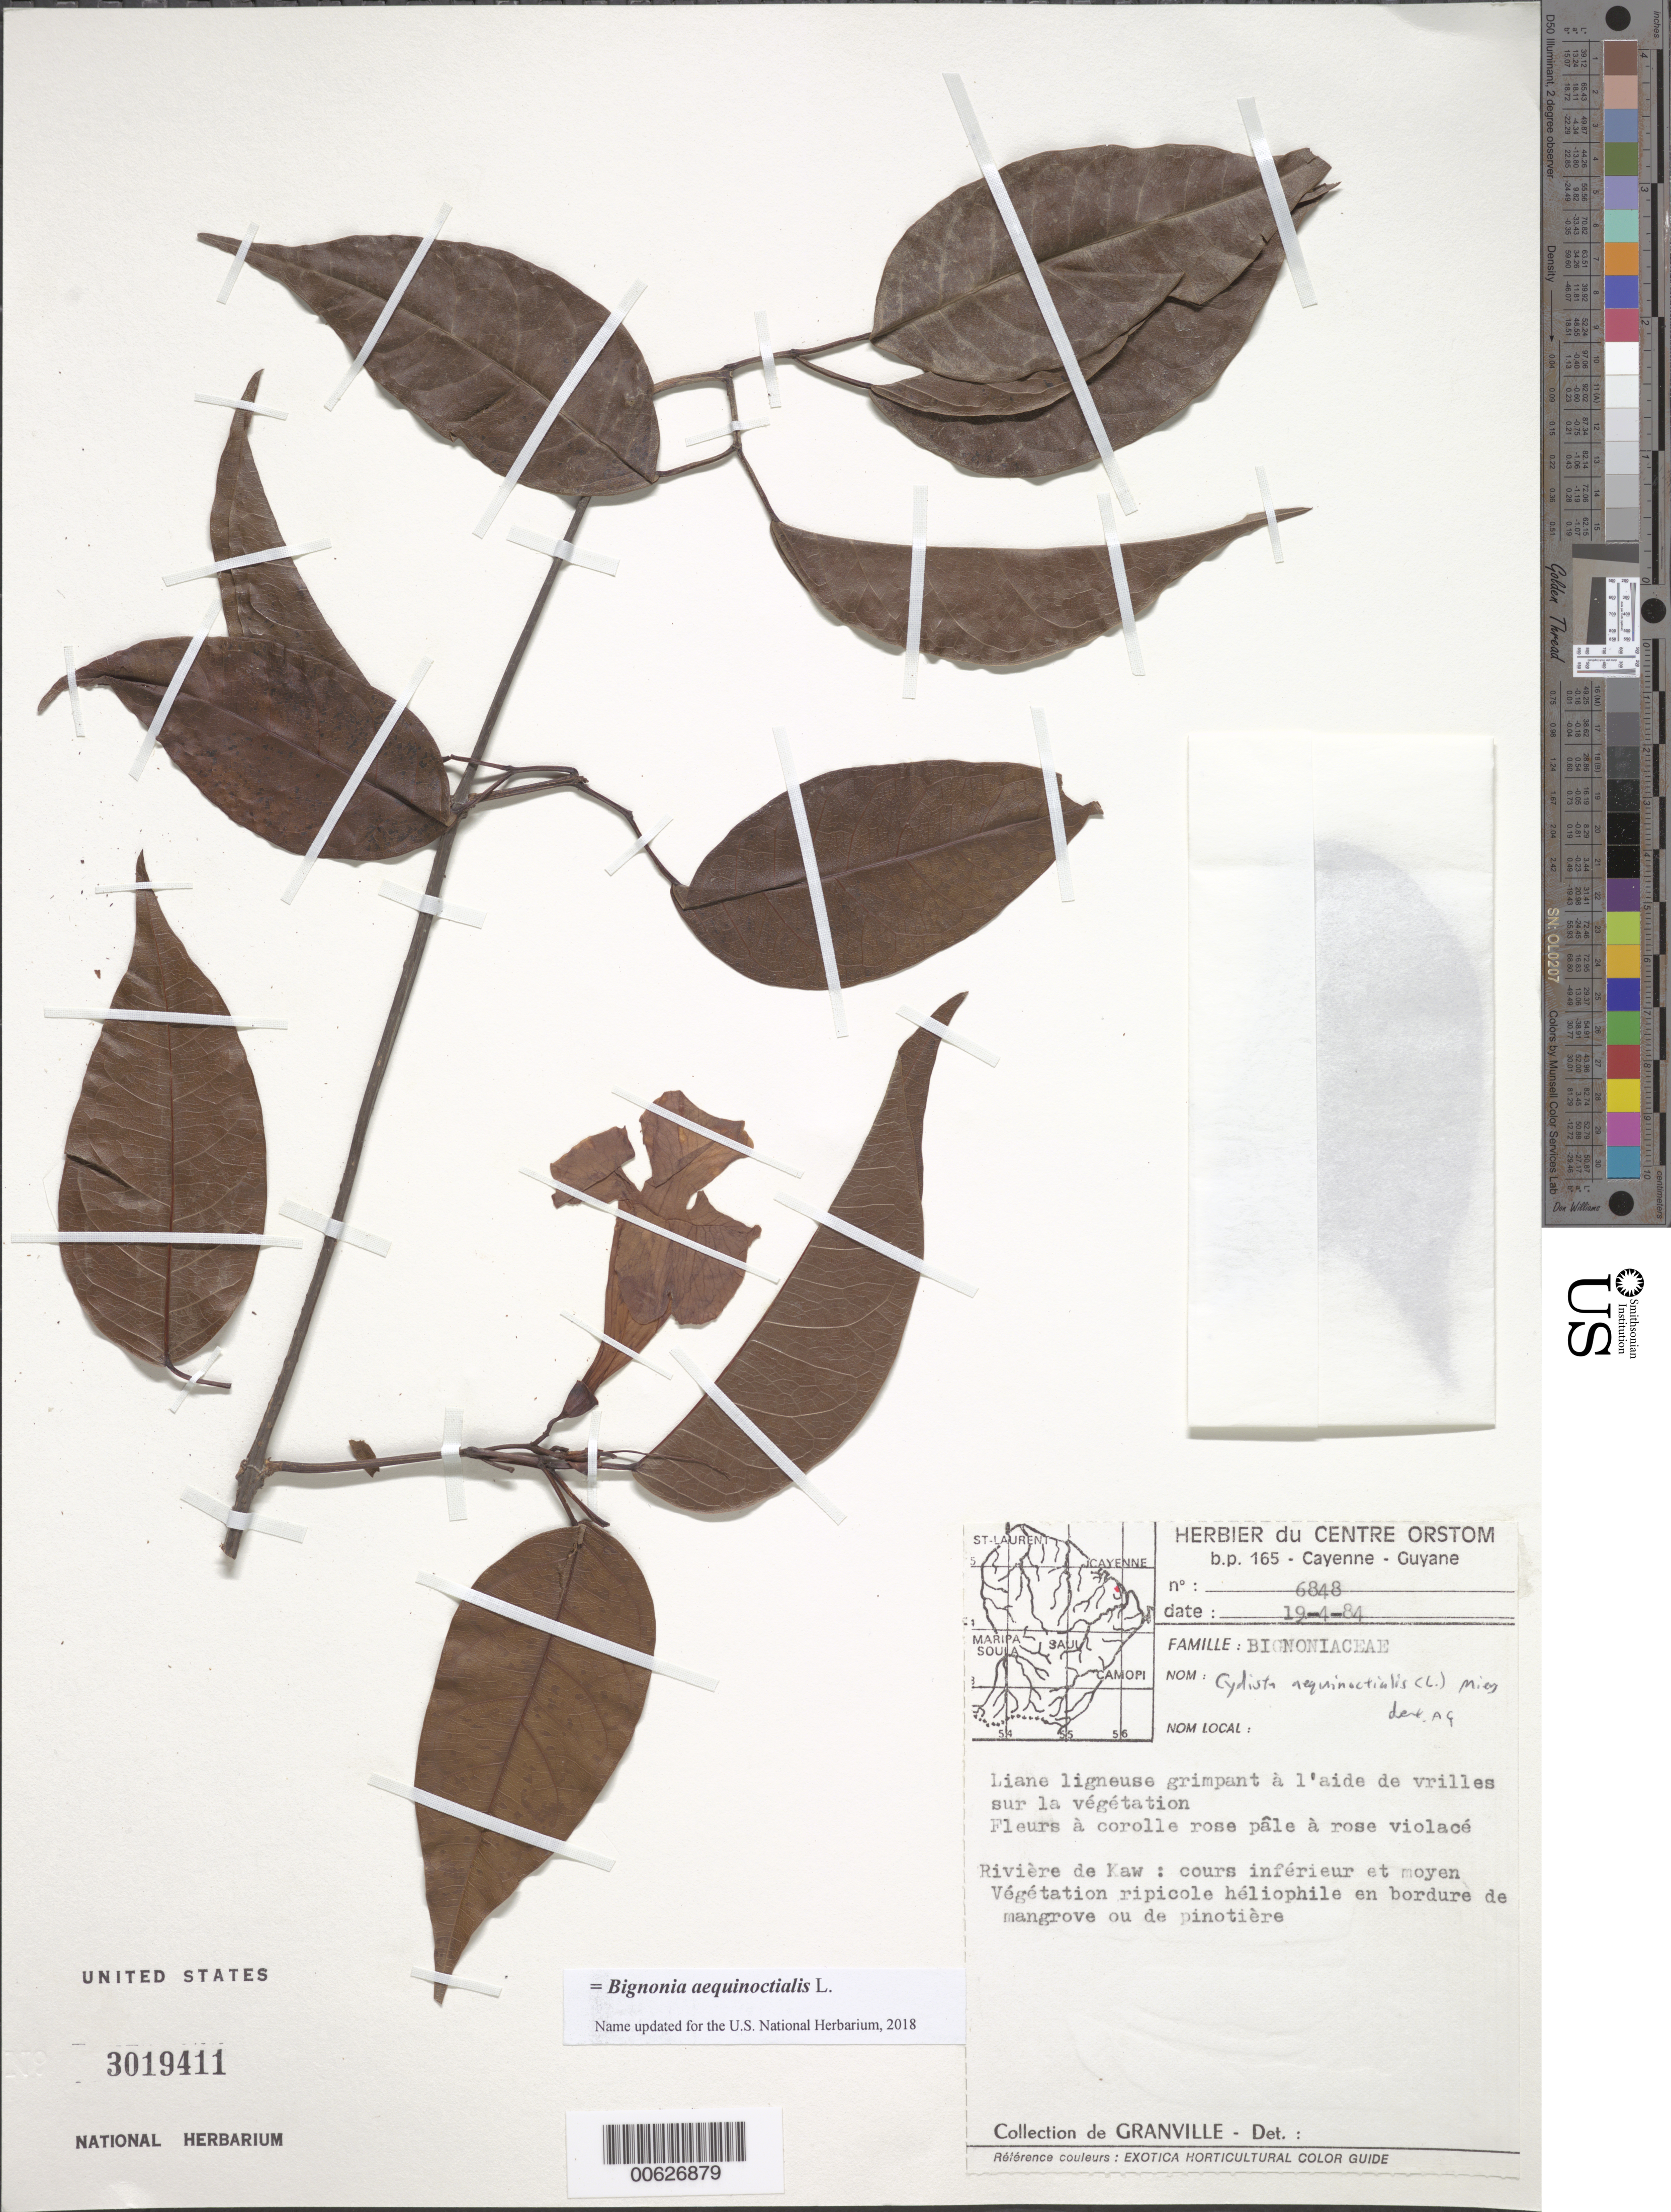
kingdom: Plantae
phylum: Tracheophyta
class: Magnoliopsida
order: Lamiales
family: Bignoniaceae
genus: Bignonia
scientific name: Bignonia aequinoctialis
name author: L.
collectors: J.-J. de Granville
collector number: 6848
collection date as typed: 19-Apr-84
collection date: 1984-04-19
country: French Guiana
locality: Rivière de Kaw, cours inferieure et moyen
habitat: Végétation ripicole héliophile en bordure de mangrove ou de pinotière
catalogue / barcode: US 3019411